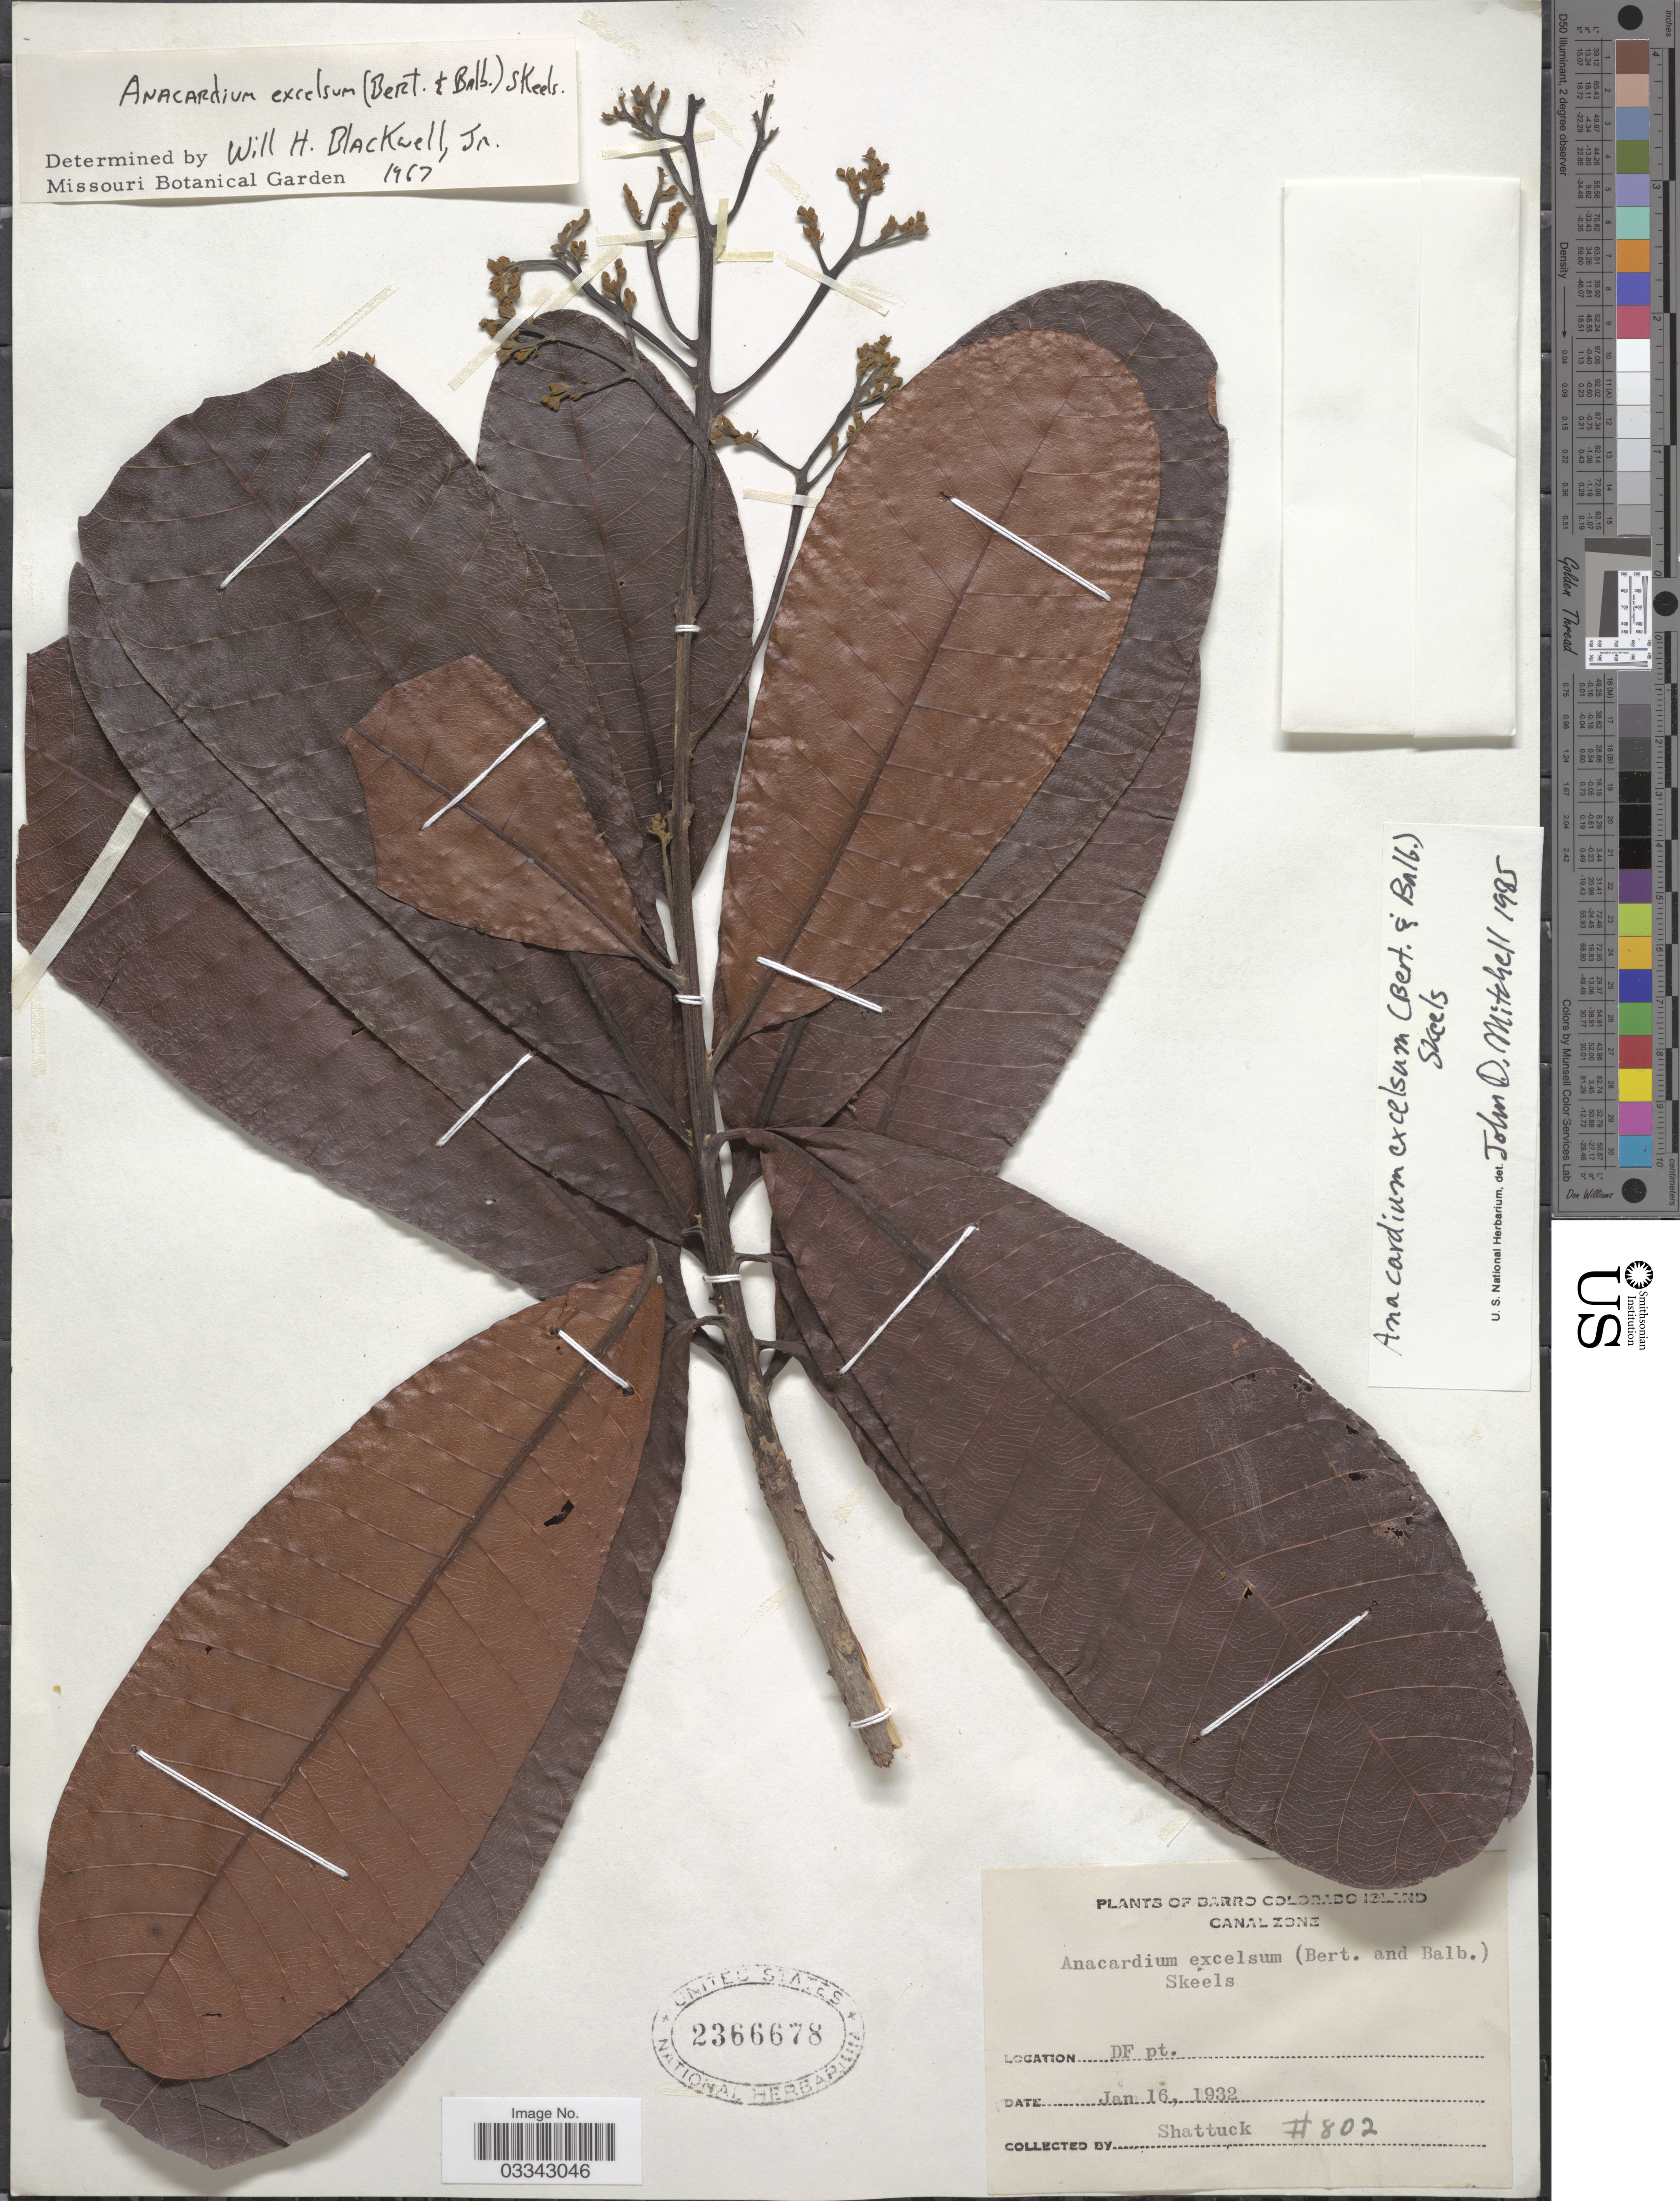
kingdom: Plantae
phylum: Tracheophyta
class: Magnoliopsida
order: Sapindales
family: Anacardiaceae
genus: Anacardium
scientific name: Anacardium excelsum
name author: (Kunth) Skeels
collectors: Shattuck, --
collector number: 802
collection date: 1932-01-16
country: Panama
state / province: Panamá Oeste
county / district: Canal Zone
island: Barro Colorado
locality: Barro Colorado Island. Canal Zone. DF pt.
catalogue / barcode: US 2366678